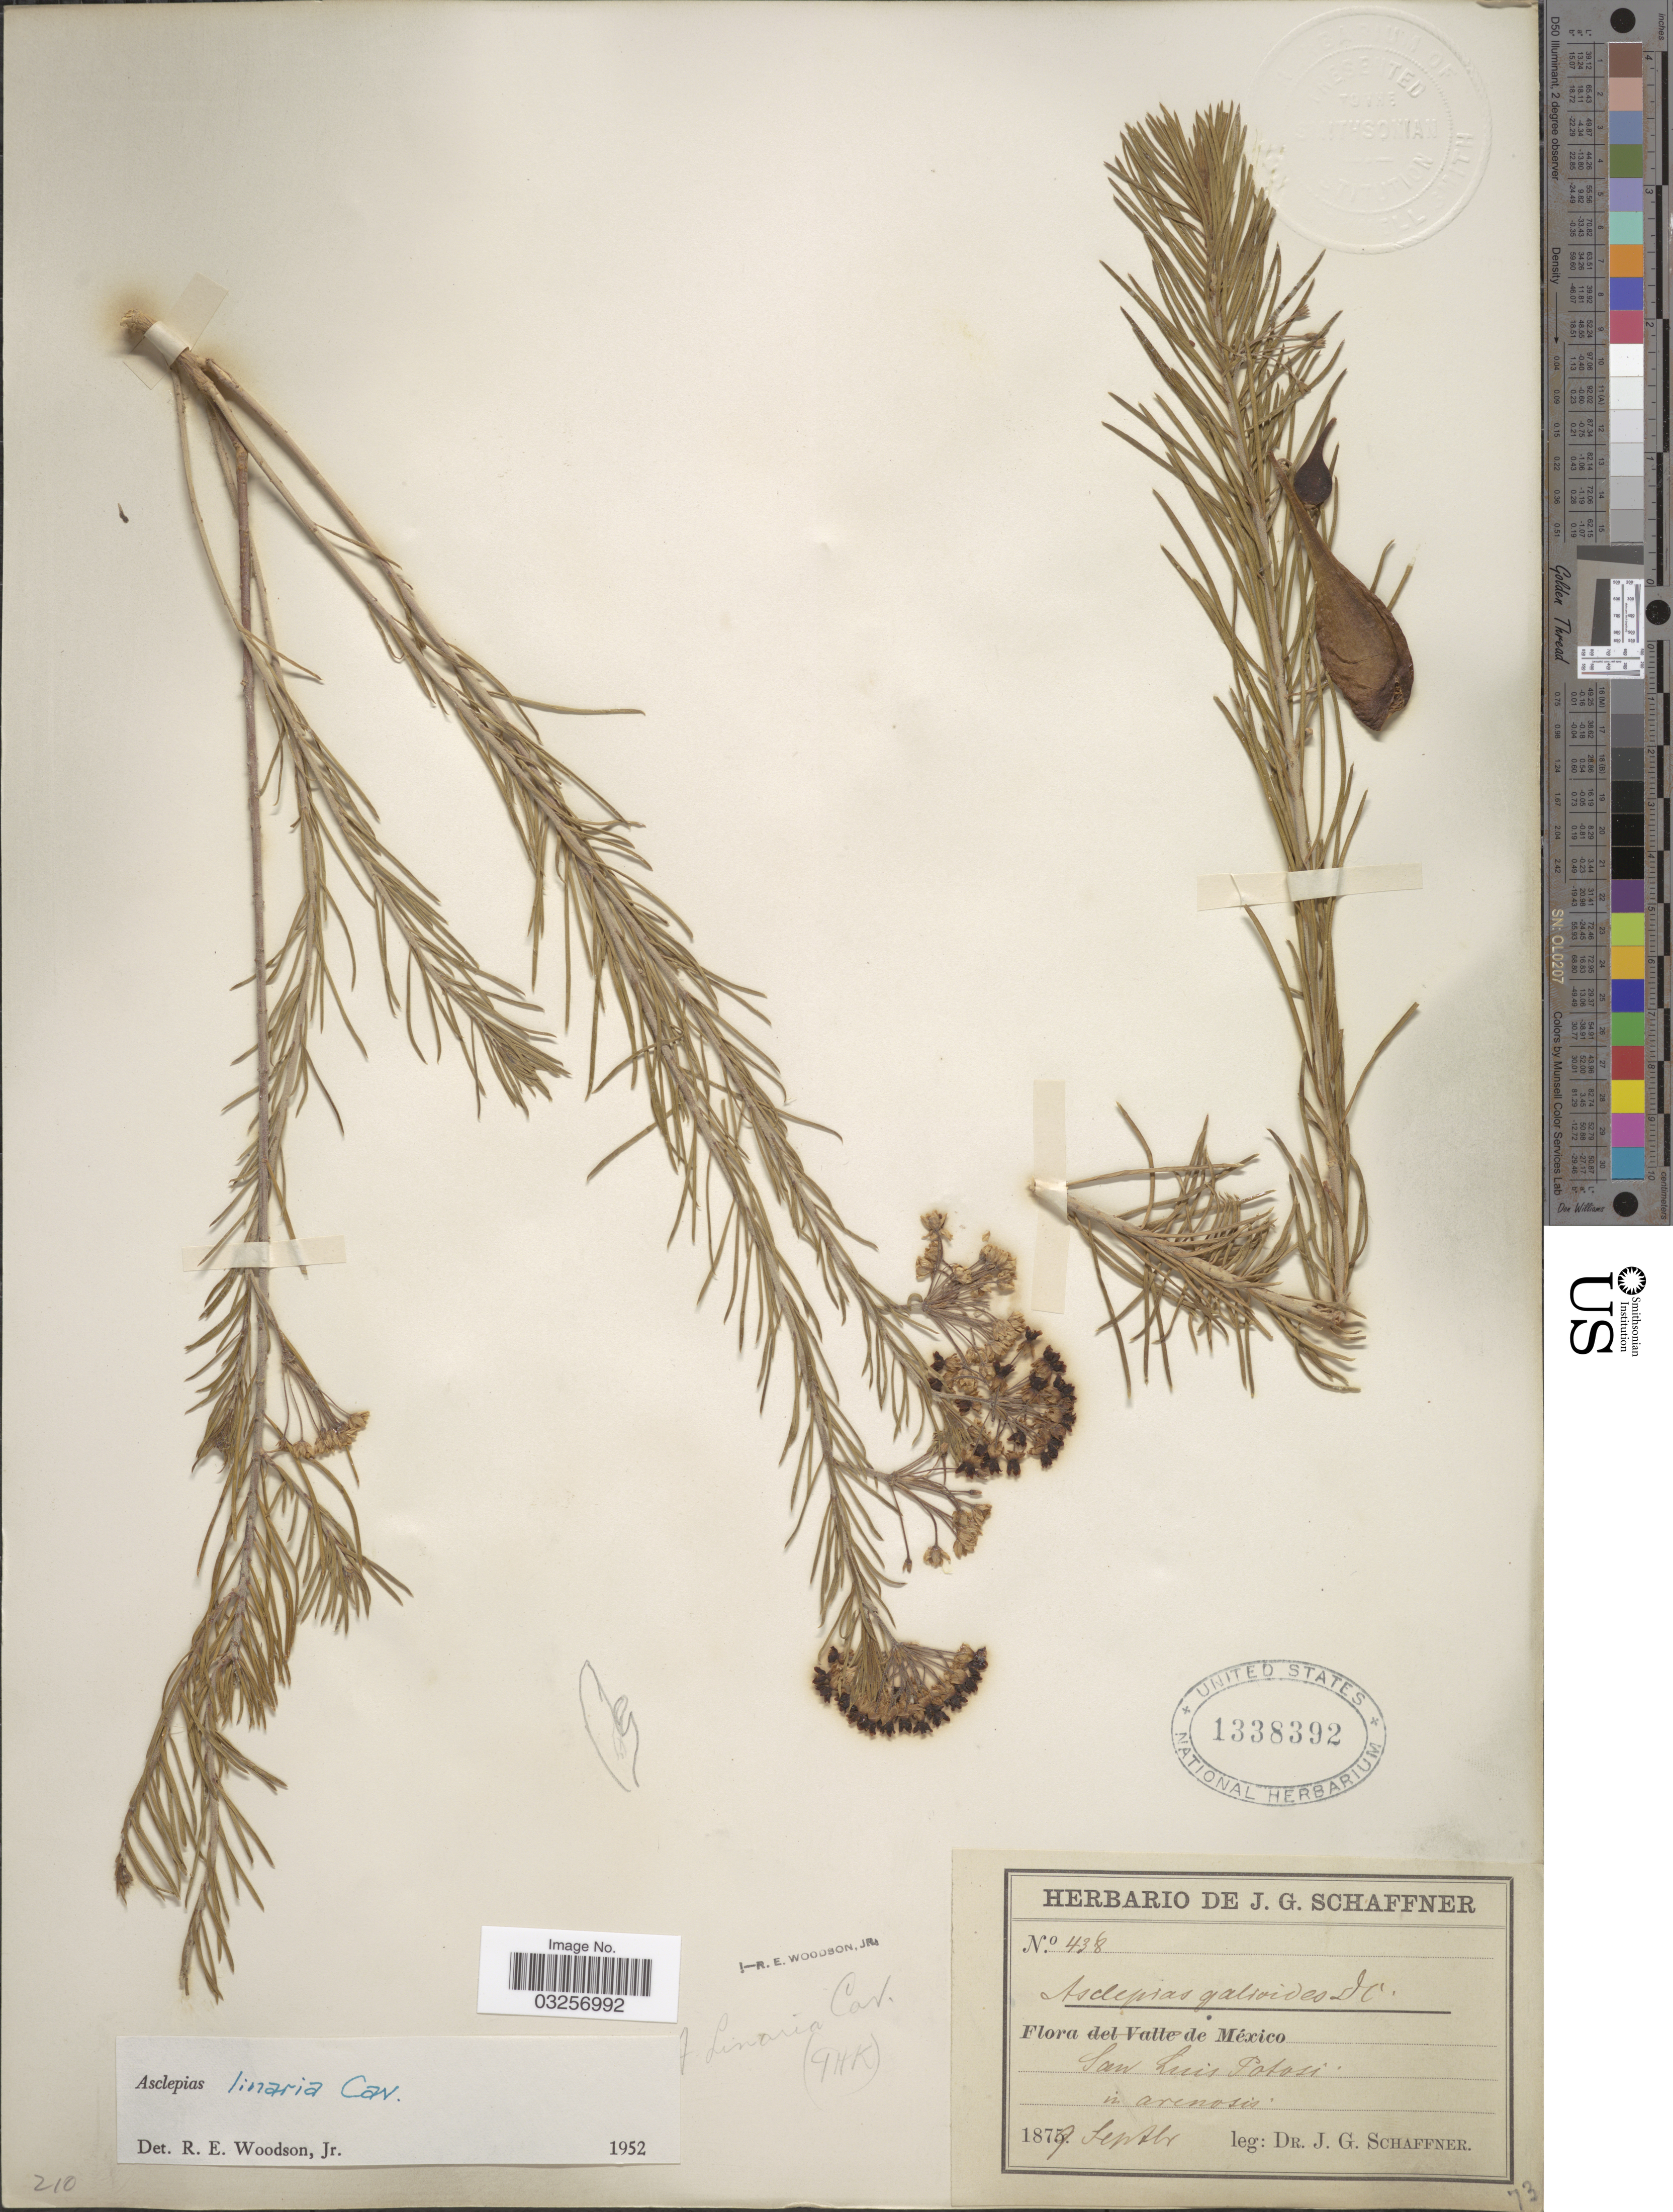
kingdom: Plantae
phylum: Tracheophyta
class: Magnoliopsida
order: Gentianales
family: Apocynaceae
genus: Asclepias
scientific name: Asclepias linaria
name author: Cav.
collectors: J. G. Schaffner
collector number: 438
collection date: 1879-09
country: Mexico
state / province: San Luis Potosí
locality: San Luis Potosi, in arenosis.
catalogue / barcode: US 1338392